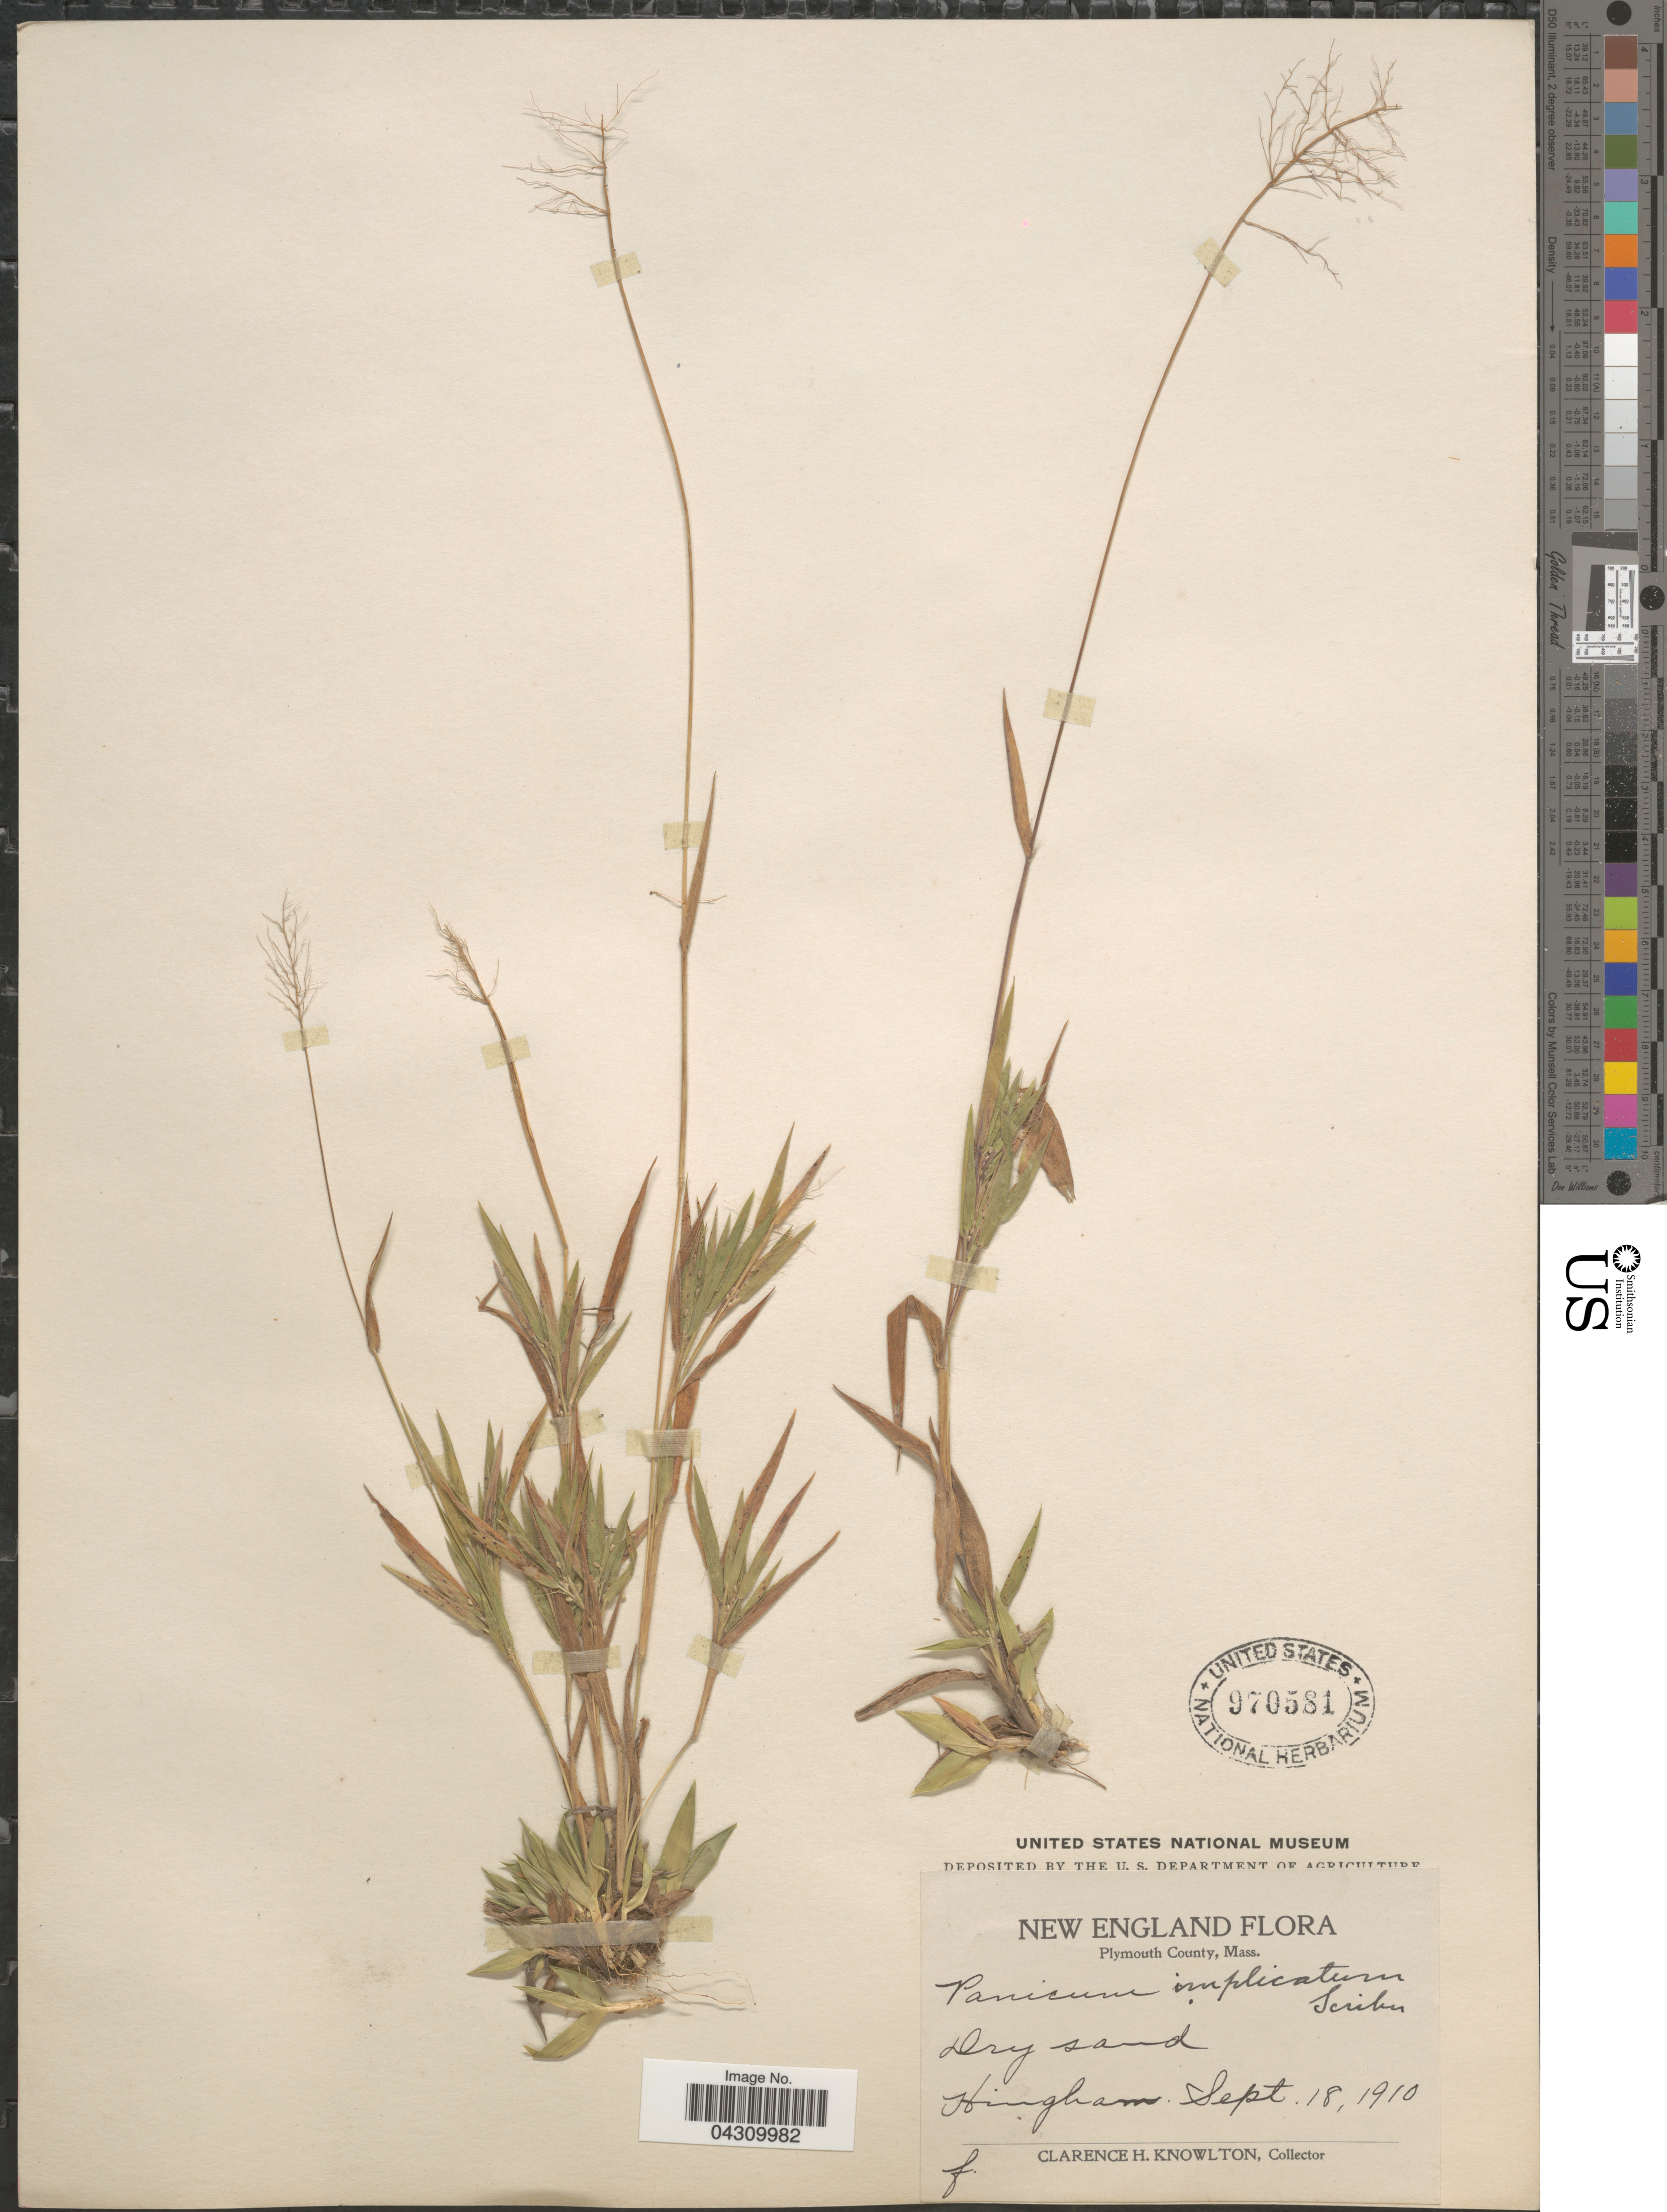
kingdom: Plantae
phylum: Tracheophyta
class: Liliopsida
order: Poales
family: Poaceae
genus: Dichanthelium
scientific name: Dichanthelium acuminatum var. acuminatum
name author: (Sw.) Gould & C.A. Clark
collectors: C. H. Knowlton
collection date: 1910-09-18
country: United States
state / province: Massachusetts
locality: New England. Plymouth County. Hingham.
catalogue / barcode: US 970581